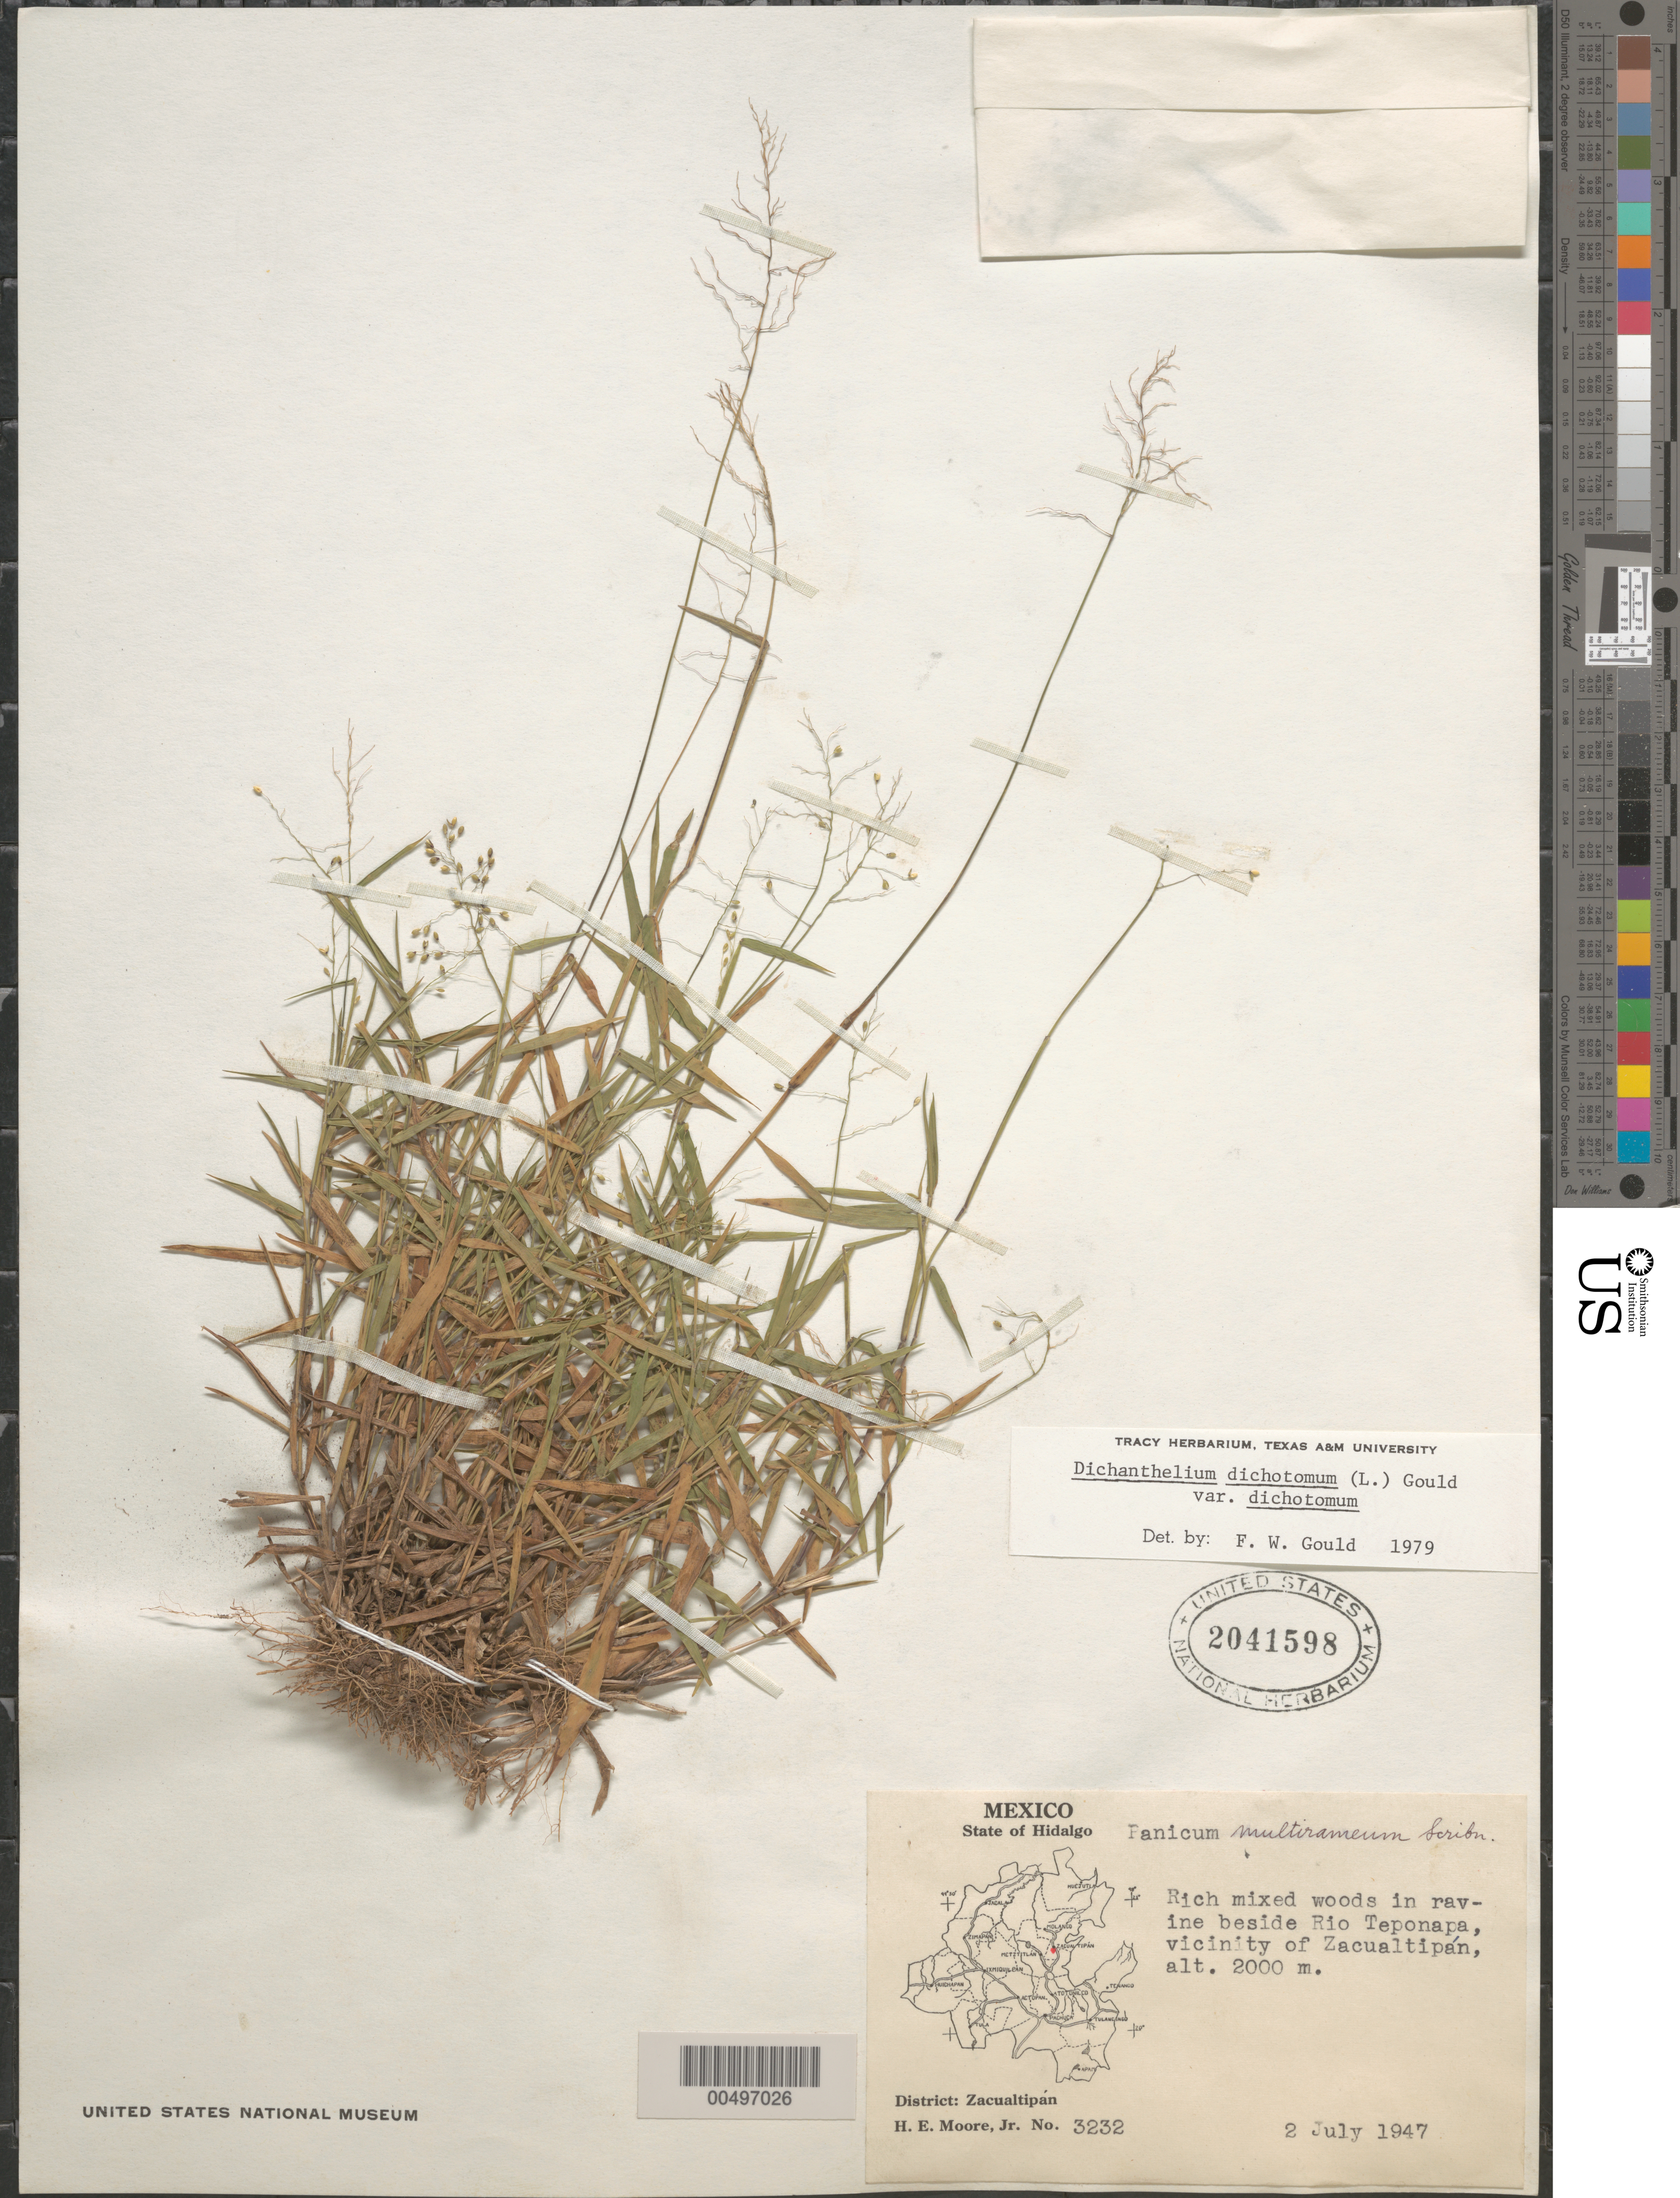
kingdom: Plantae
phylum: Tracheophyta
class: Liliopsida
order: Poales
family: Poaceae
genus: Dichanthelium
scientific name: Dichanthelium dichotomum var. dichotomum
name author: (L.) Gould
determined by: Gould, F. W.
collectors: H. E. Moore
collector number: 3232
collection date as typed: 2 Jul 1947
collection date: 1947-07-02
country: Mexico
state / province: Hidalgo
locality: Beside Rio Teponapa, vicinity of Zacualtipán, Dist: Zacualtipán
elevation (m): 2000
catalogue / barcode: US 2041598